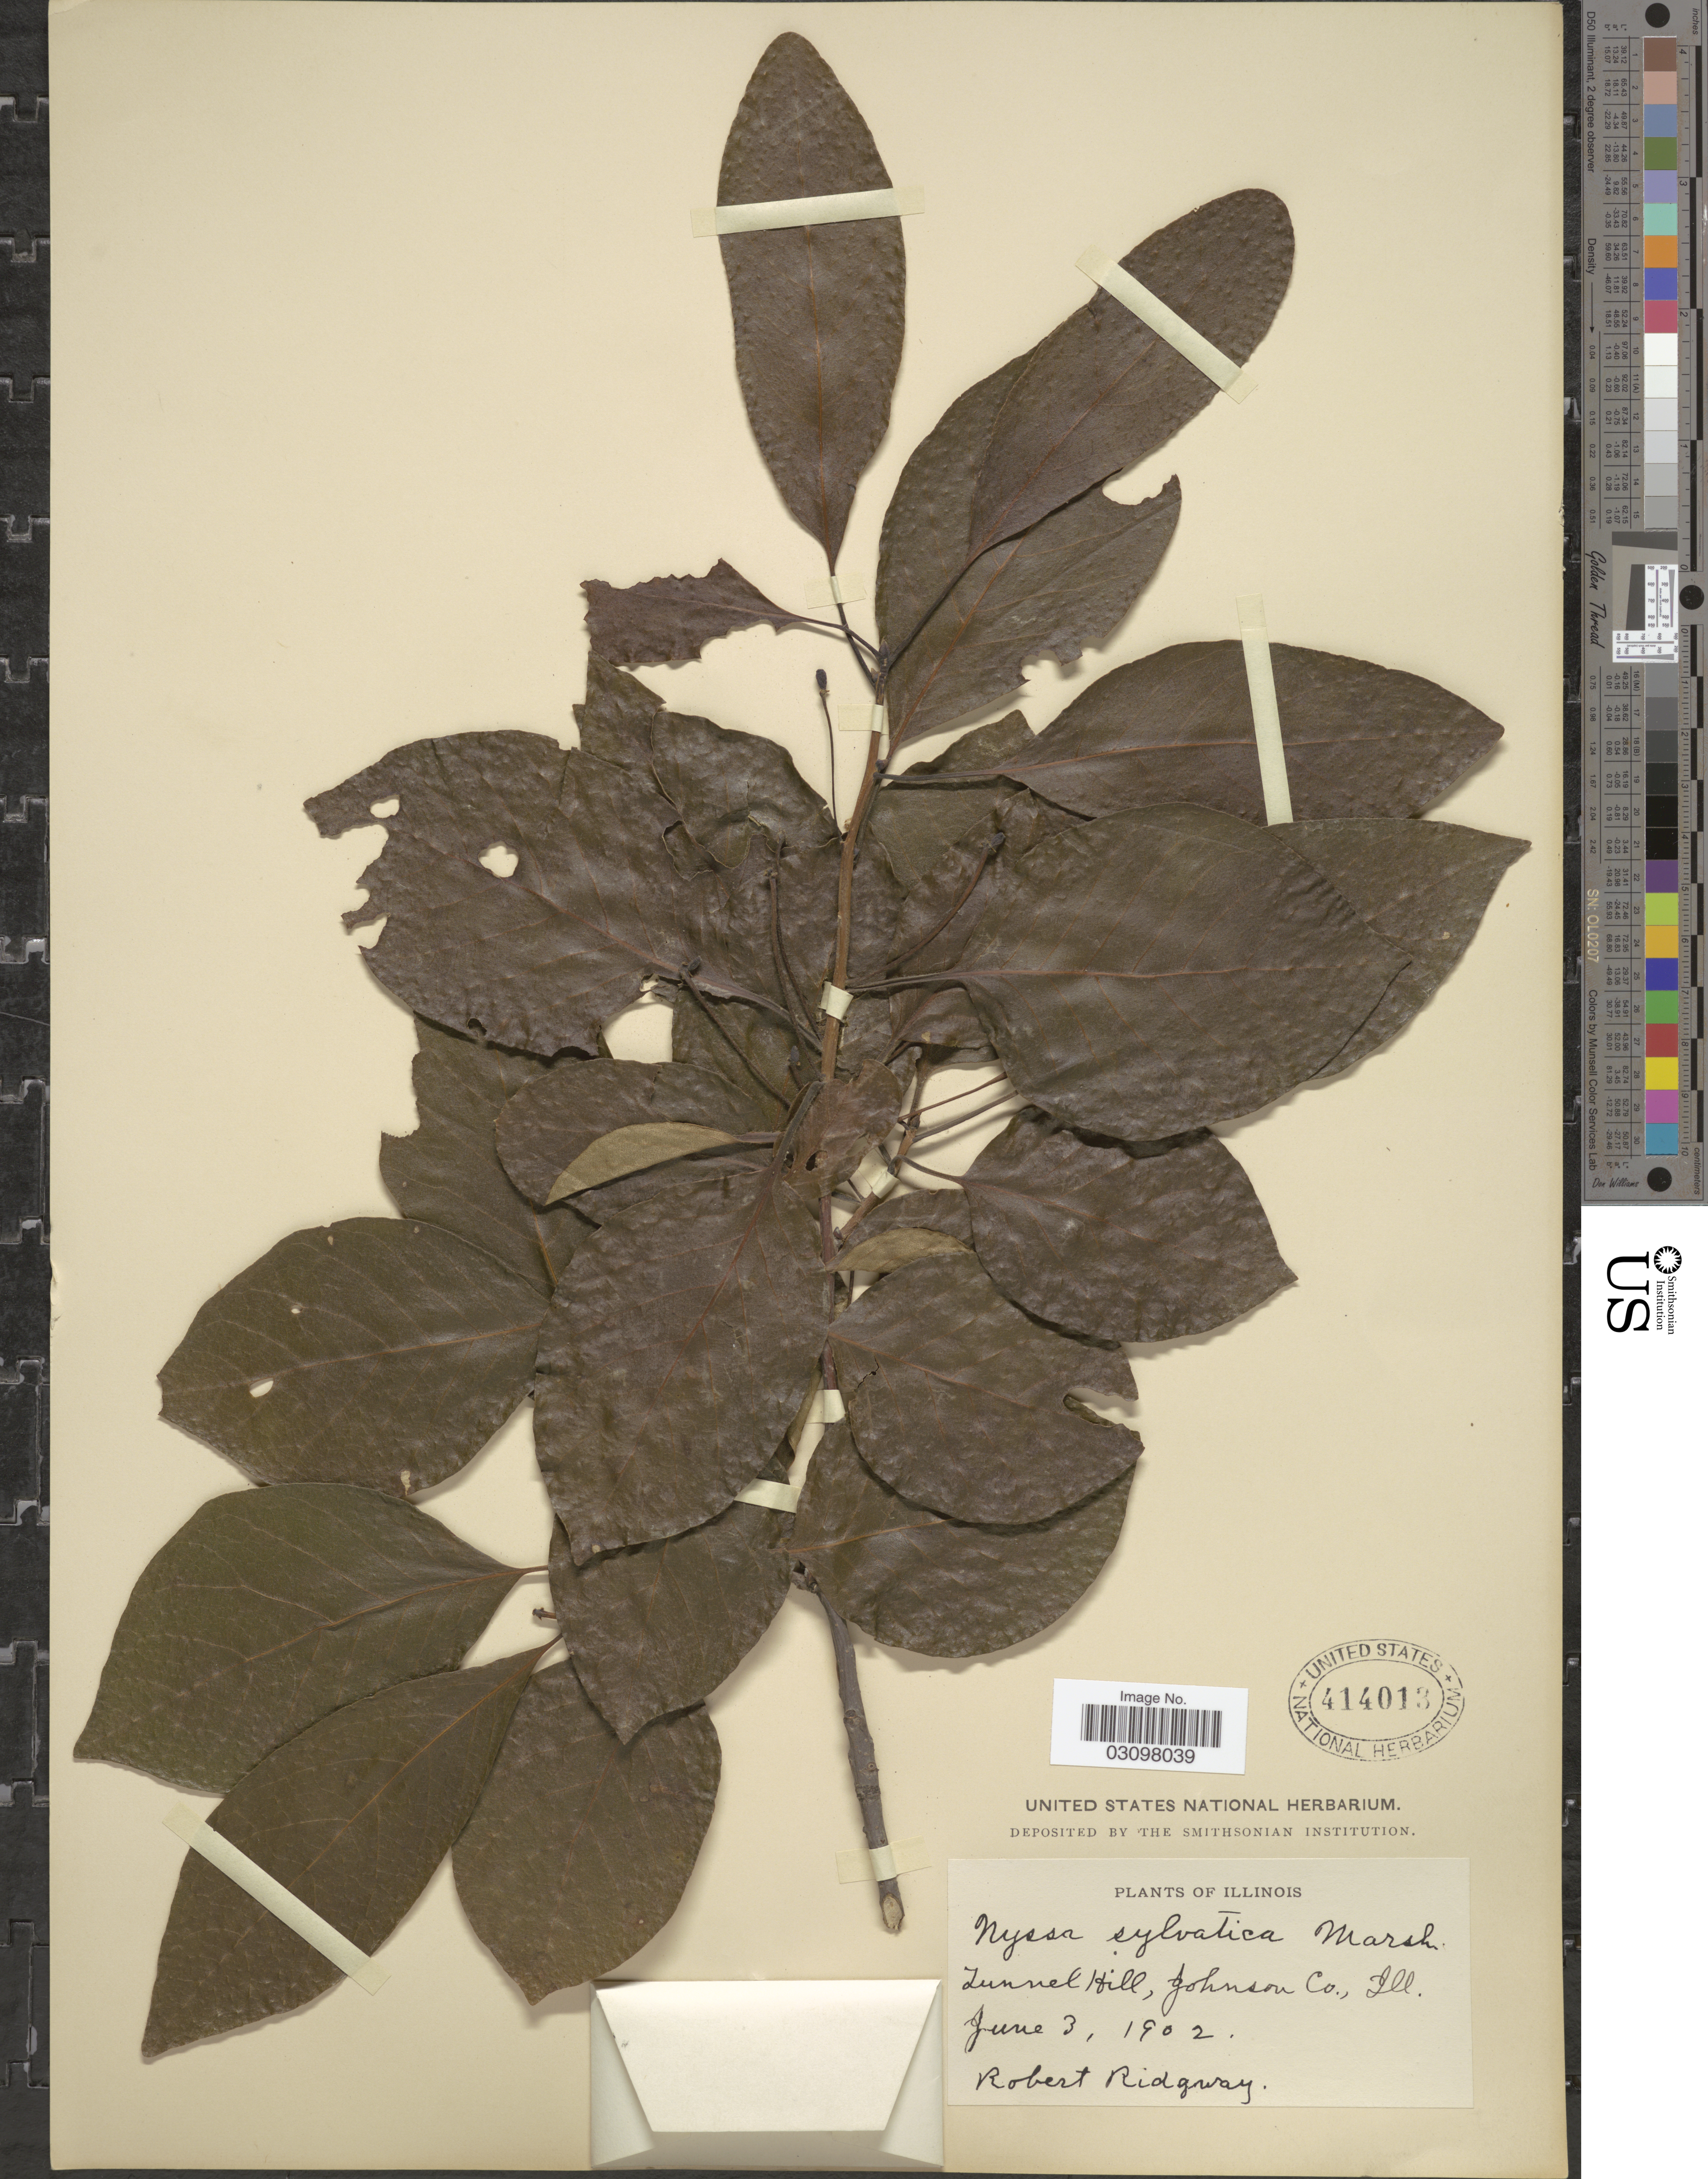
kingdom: Plantae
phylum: Tracheophyta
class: Magnoliopsida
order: Cornales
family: Nyssaceae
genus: Nyssa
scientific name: Nyssa sylvatica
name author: Marshall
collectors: R. Ridgway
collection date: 1902-06-03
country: United States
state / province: Illinois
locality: Tunnel Hill, Johnson Co.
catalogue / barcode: US 414013